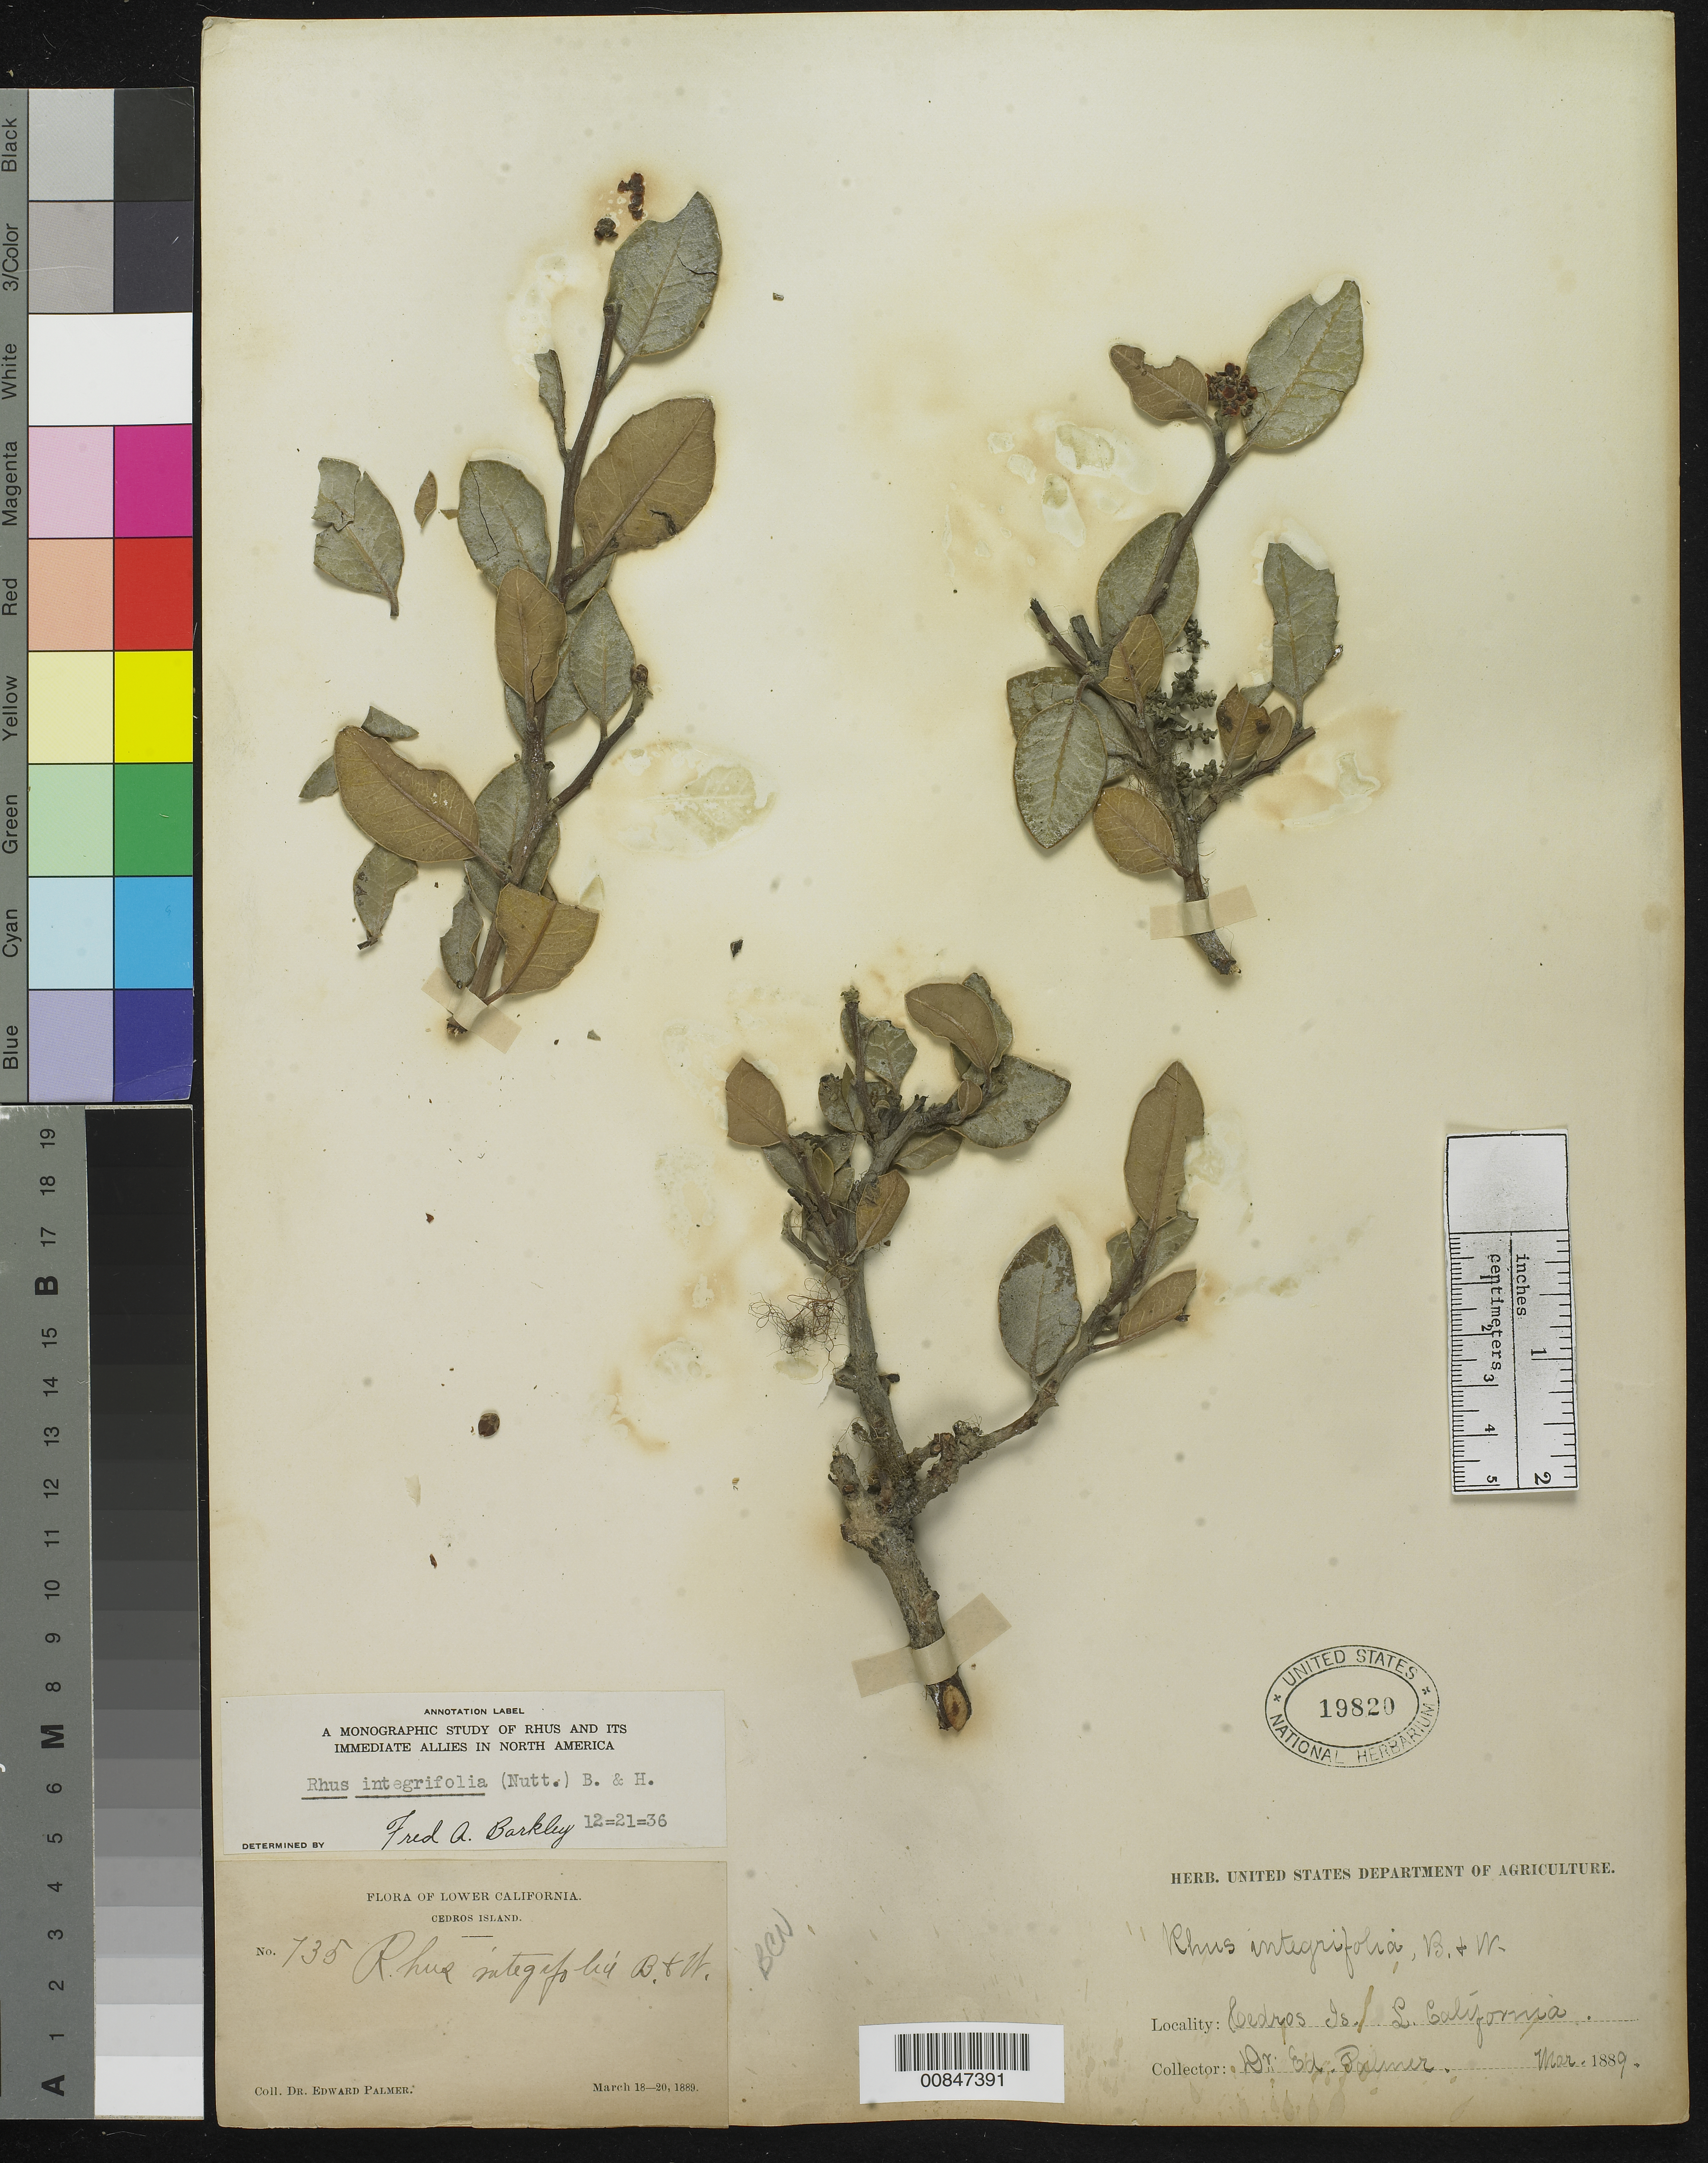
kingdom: Plantae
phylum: Tracheophyta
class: Magnoliopsida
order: Sapindales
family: Anacardiaceae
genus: Rhus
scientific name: Rhus integrifolia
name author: (Nutt.) Benth. & Hook. f. ex W.H. Brewer & S. Watson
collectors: E. Palmer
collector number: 735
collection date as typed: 18 Mar 1889 to 20 Mar 1889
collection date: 1889-03-18/1889-03-20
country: Mexico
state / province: Baja California Norte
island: Cedros I.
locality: Cedros Island, Baja California.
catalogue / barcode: US 19820